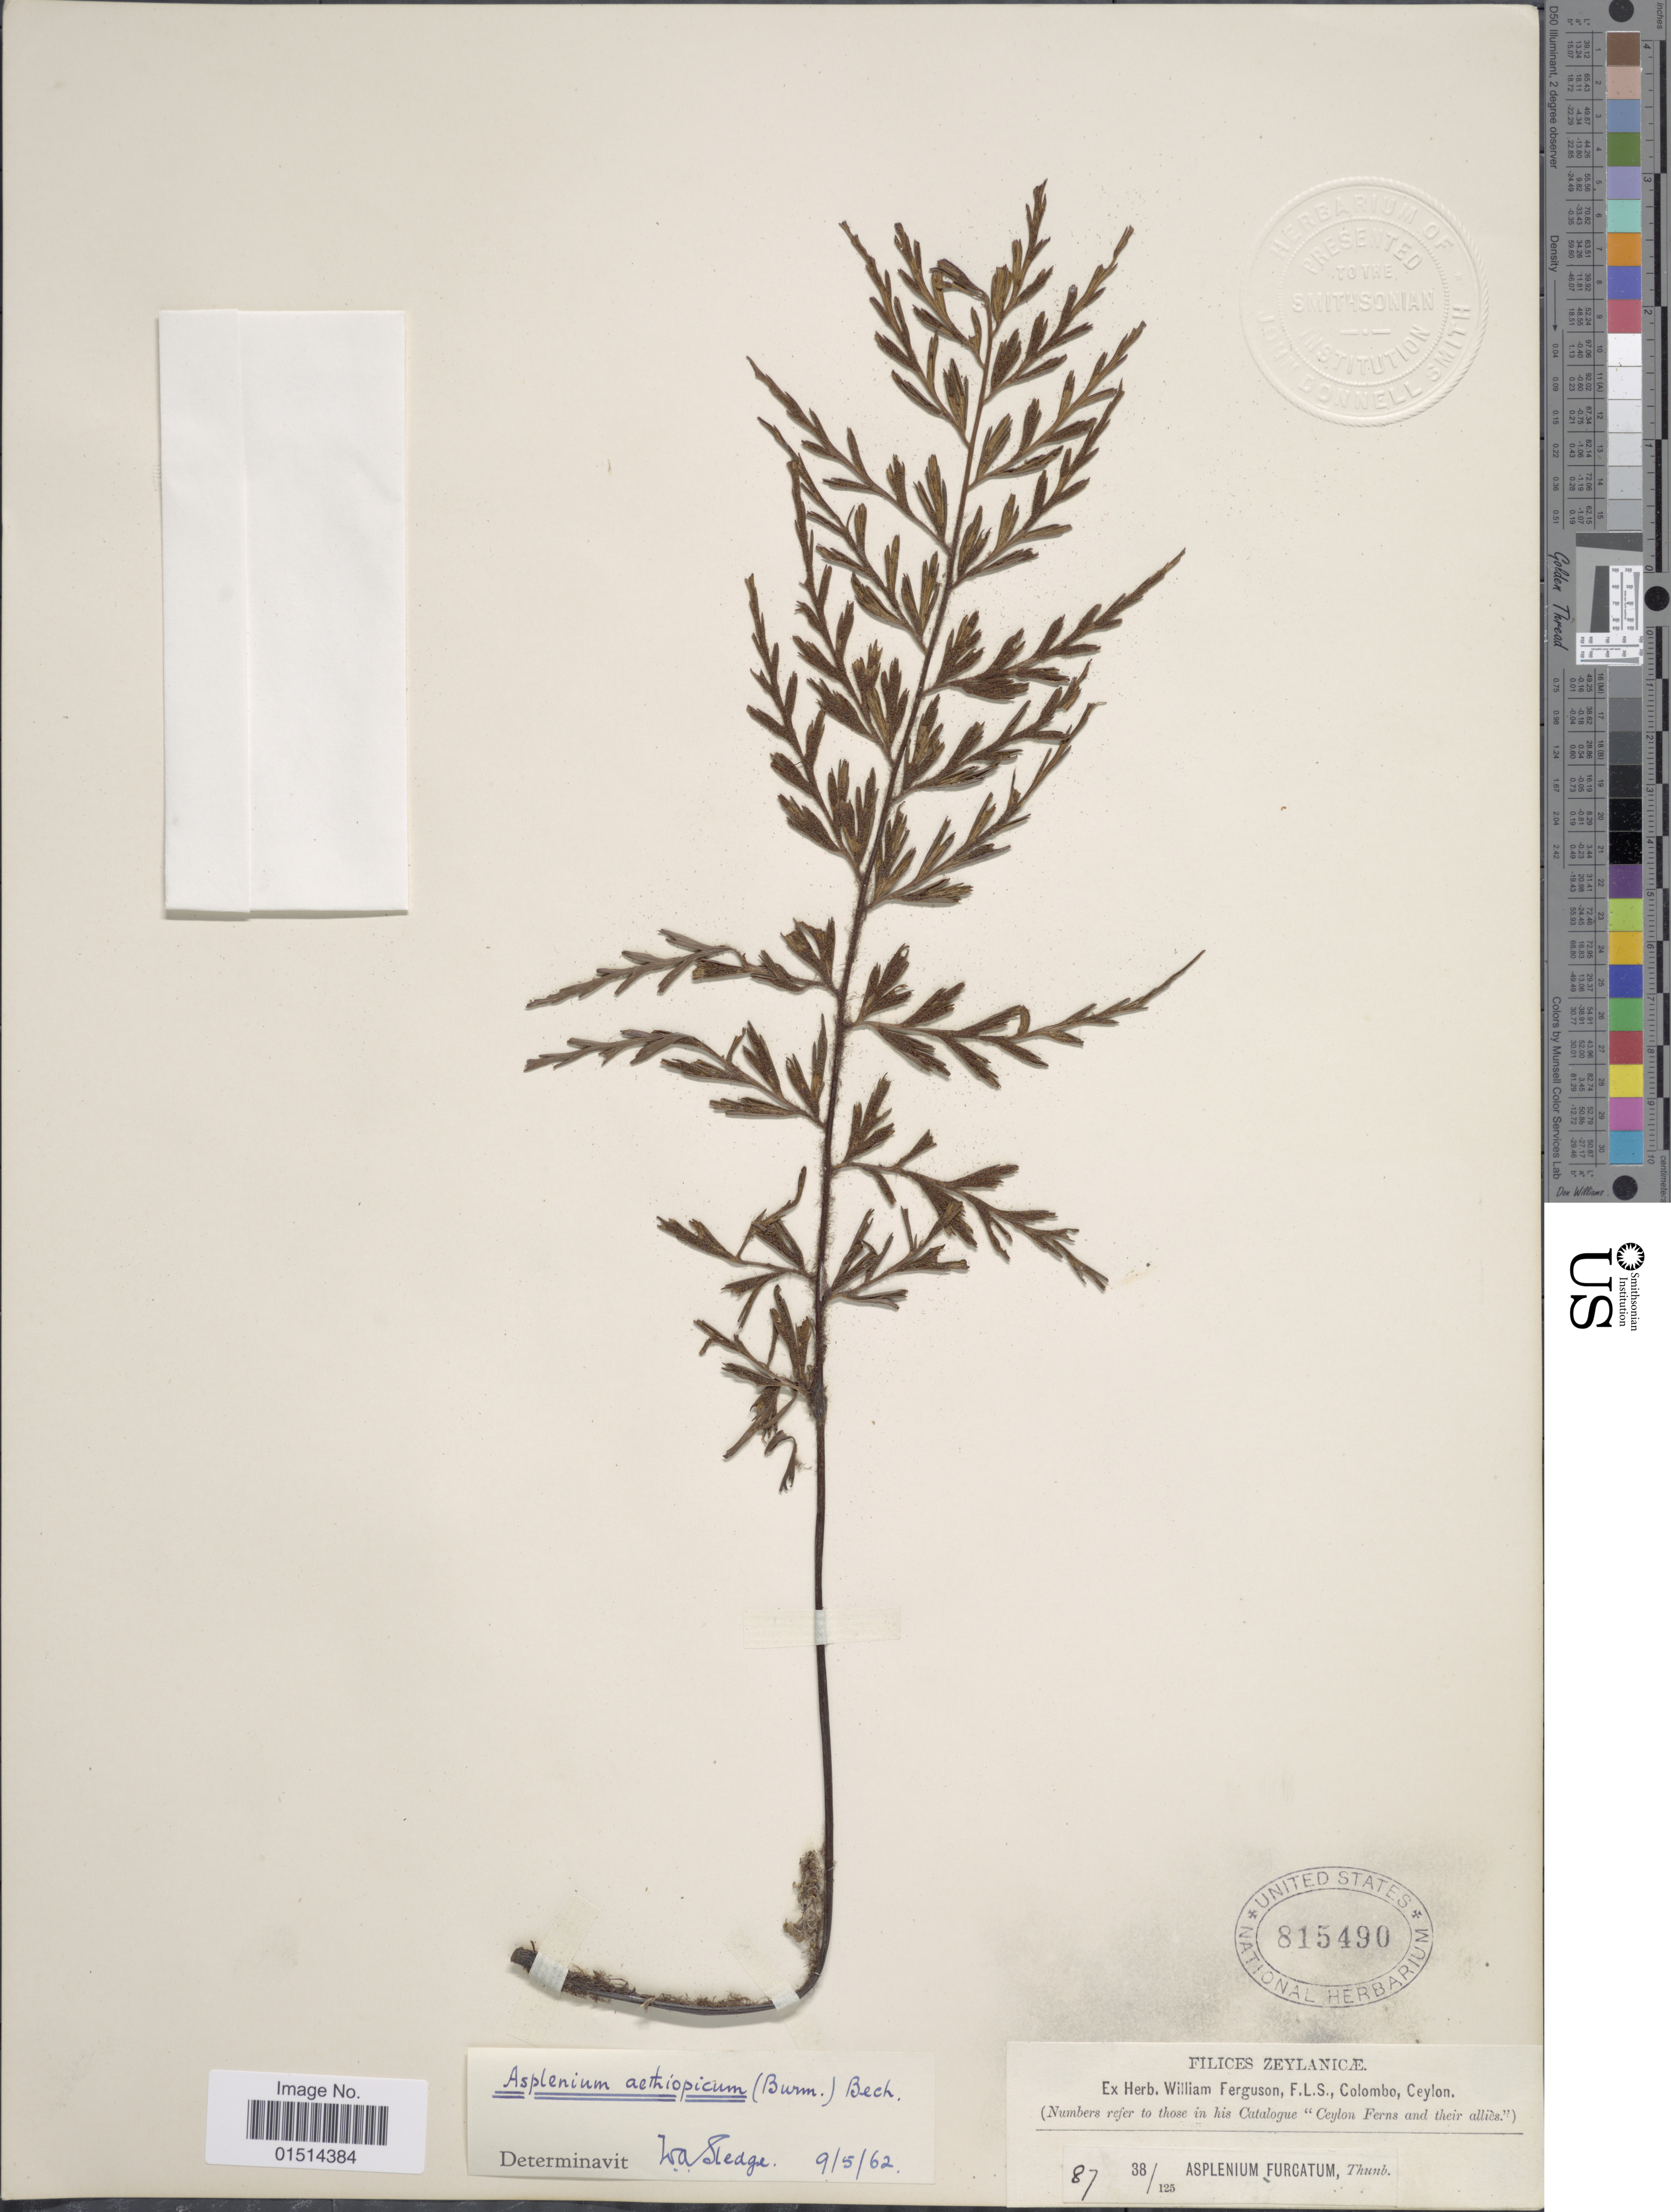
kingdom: Plantae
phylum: Tracheophyta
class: Polypodiopsida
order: Polypodiales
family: Aspleniaceae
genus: Asplenium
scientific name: Asplenium aethiopicum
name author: (Burm. f.) Bech.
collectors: ex herb. William Ferguson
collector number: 38/125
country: Sri Lanka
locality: Zeylanicae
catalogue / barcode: US 815490